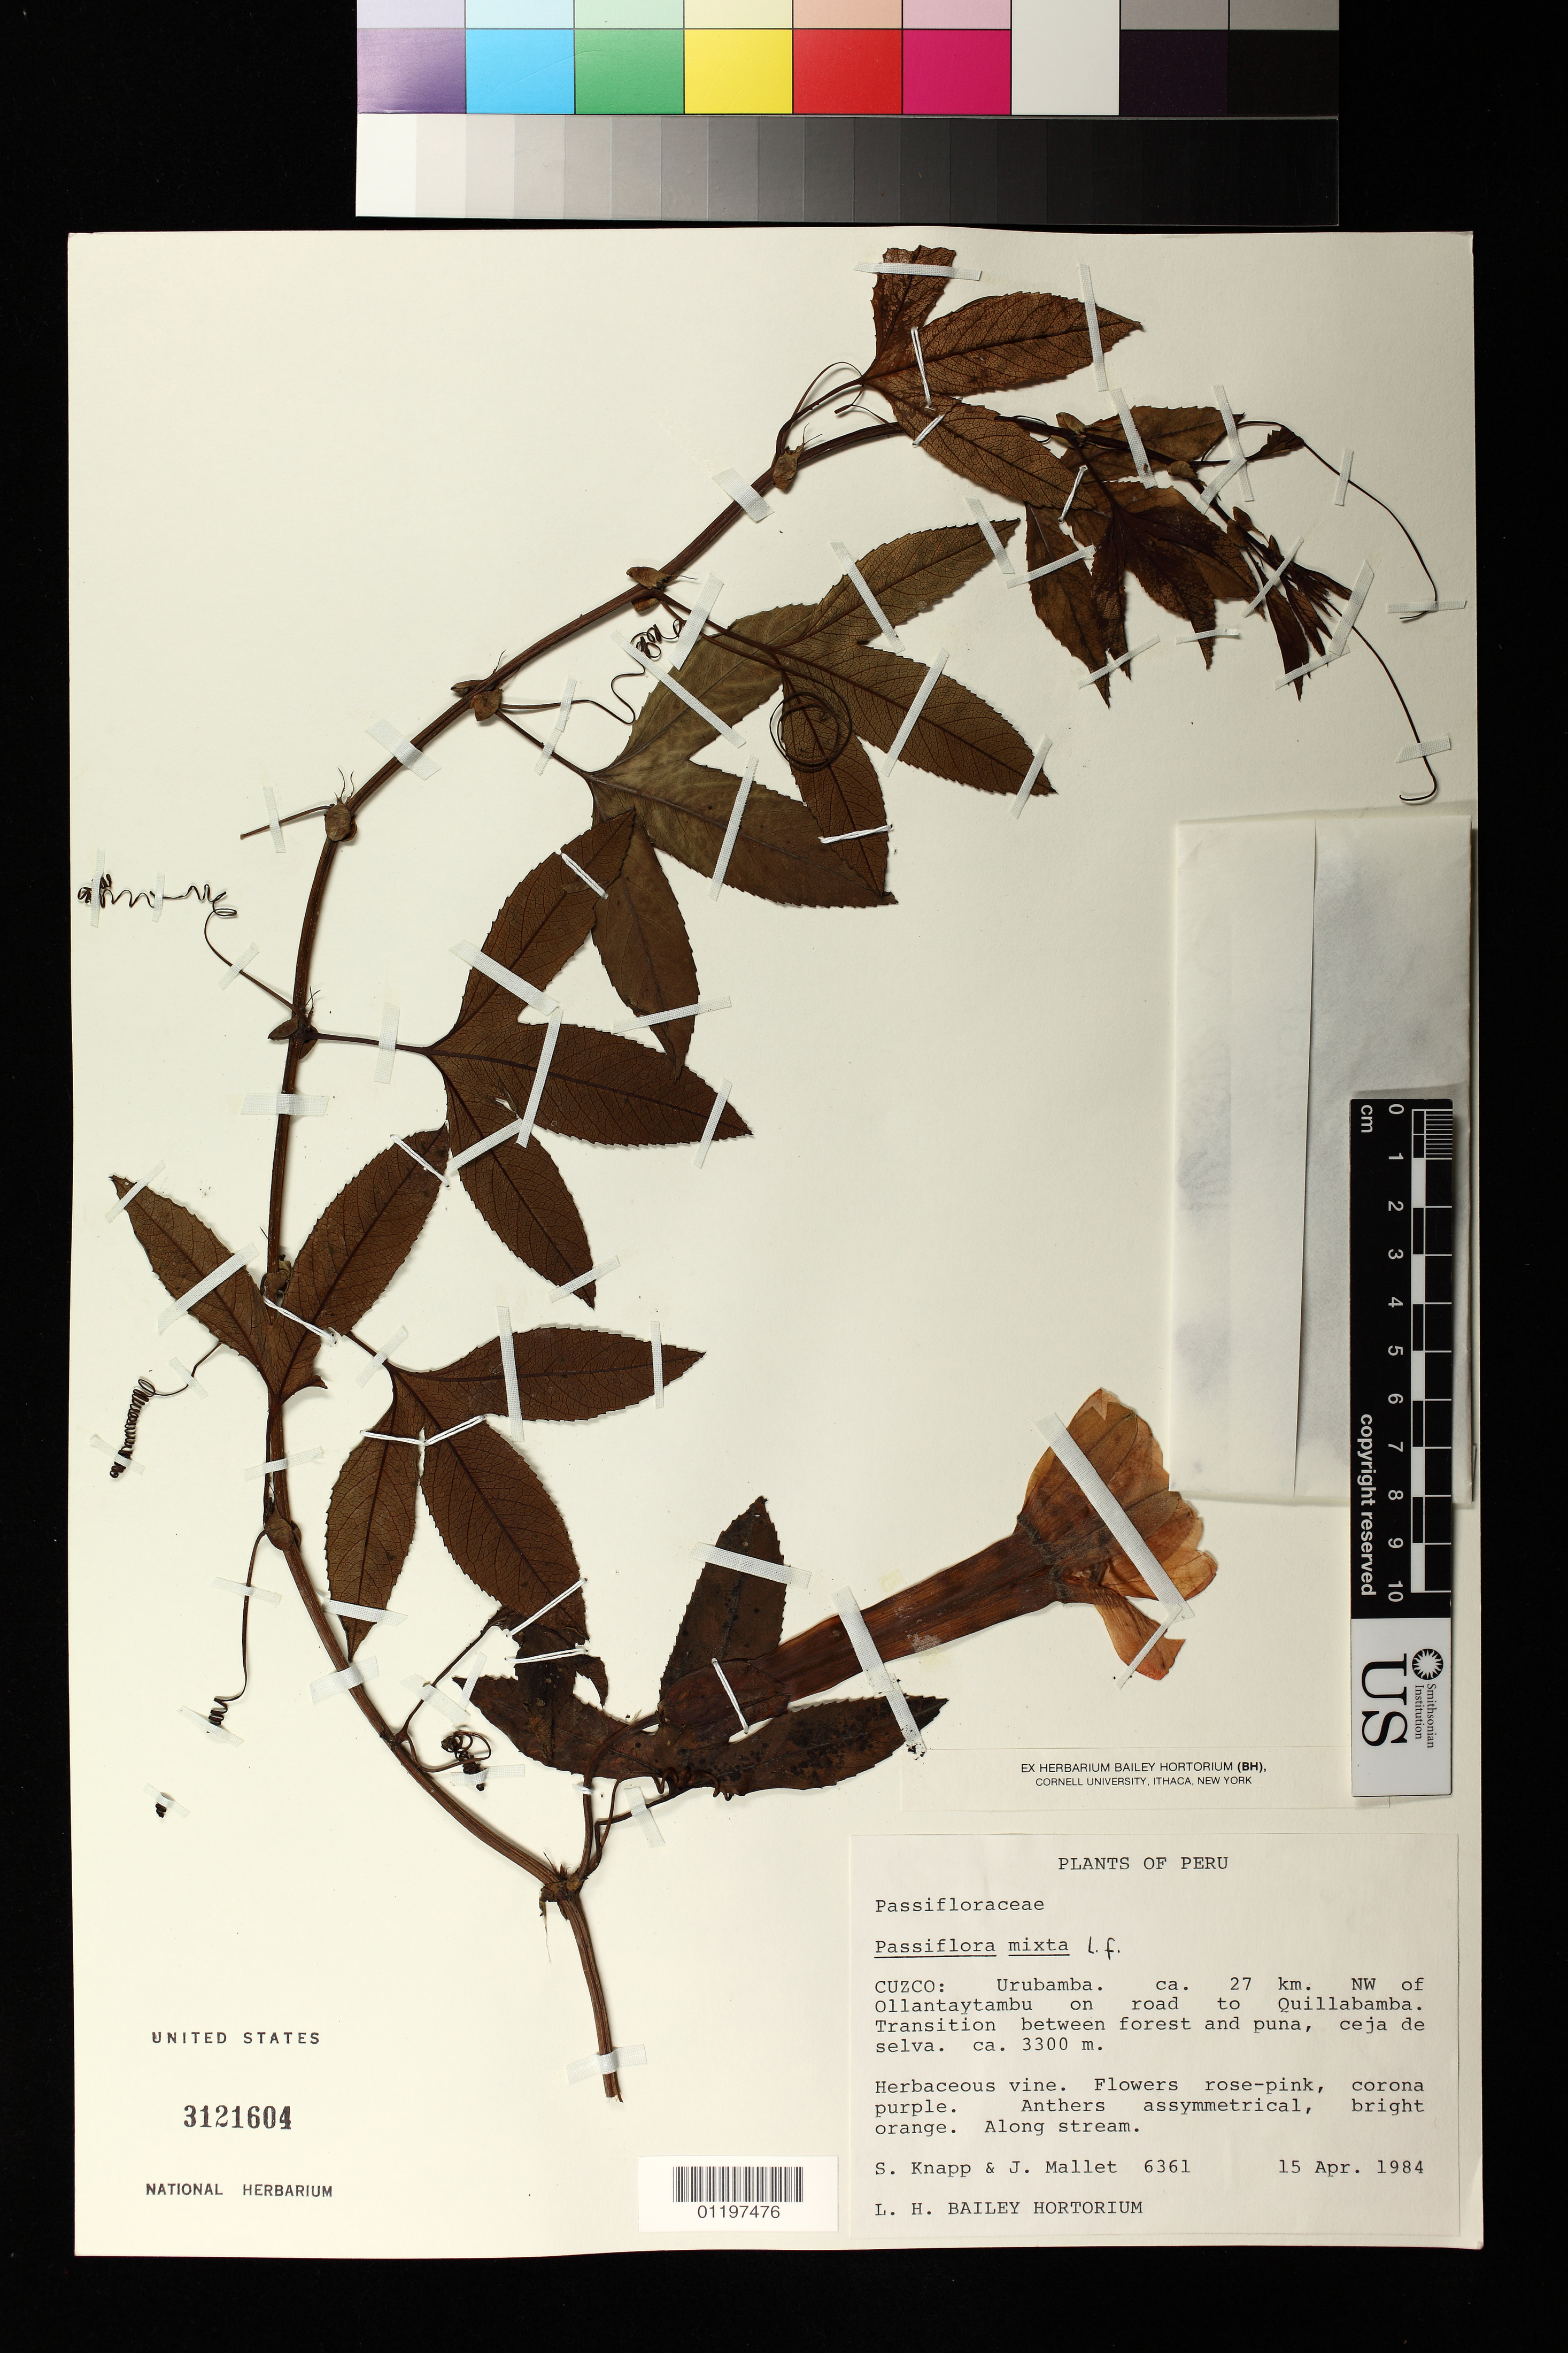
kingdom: Plantae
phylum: Tracheophyta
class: Magnoliopsida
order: Malpighiales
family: Passifloraceae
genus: Passiflora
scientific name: Passiflora mixta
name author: L. f.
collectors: S. Knapp & J. Mallet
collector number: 6361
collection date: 1984-04-15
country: Peru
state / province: Cusco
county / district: Urubamba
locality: Urubamba. Ca. 27 km. NW of Ollantaytambu on road to Quillabamba.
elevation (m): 3300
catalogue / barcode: US 3121604